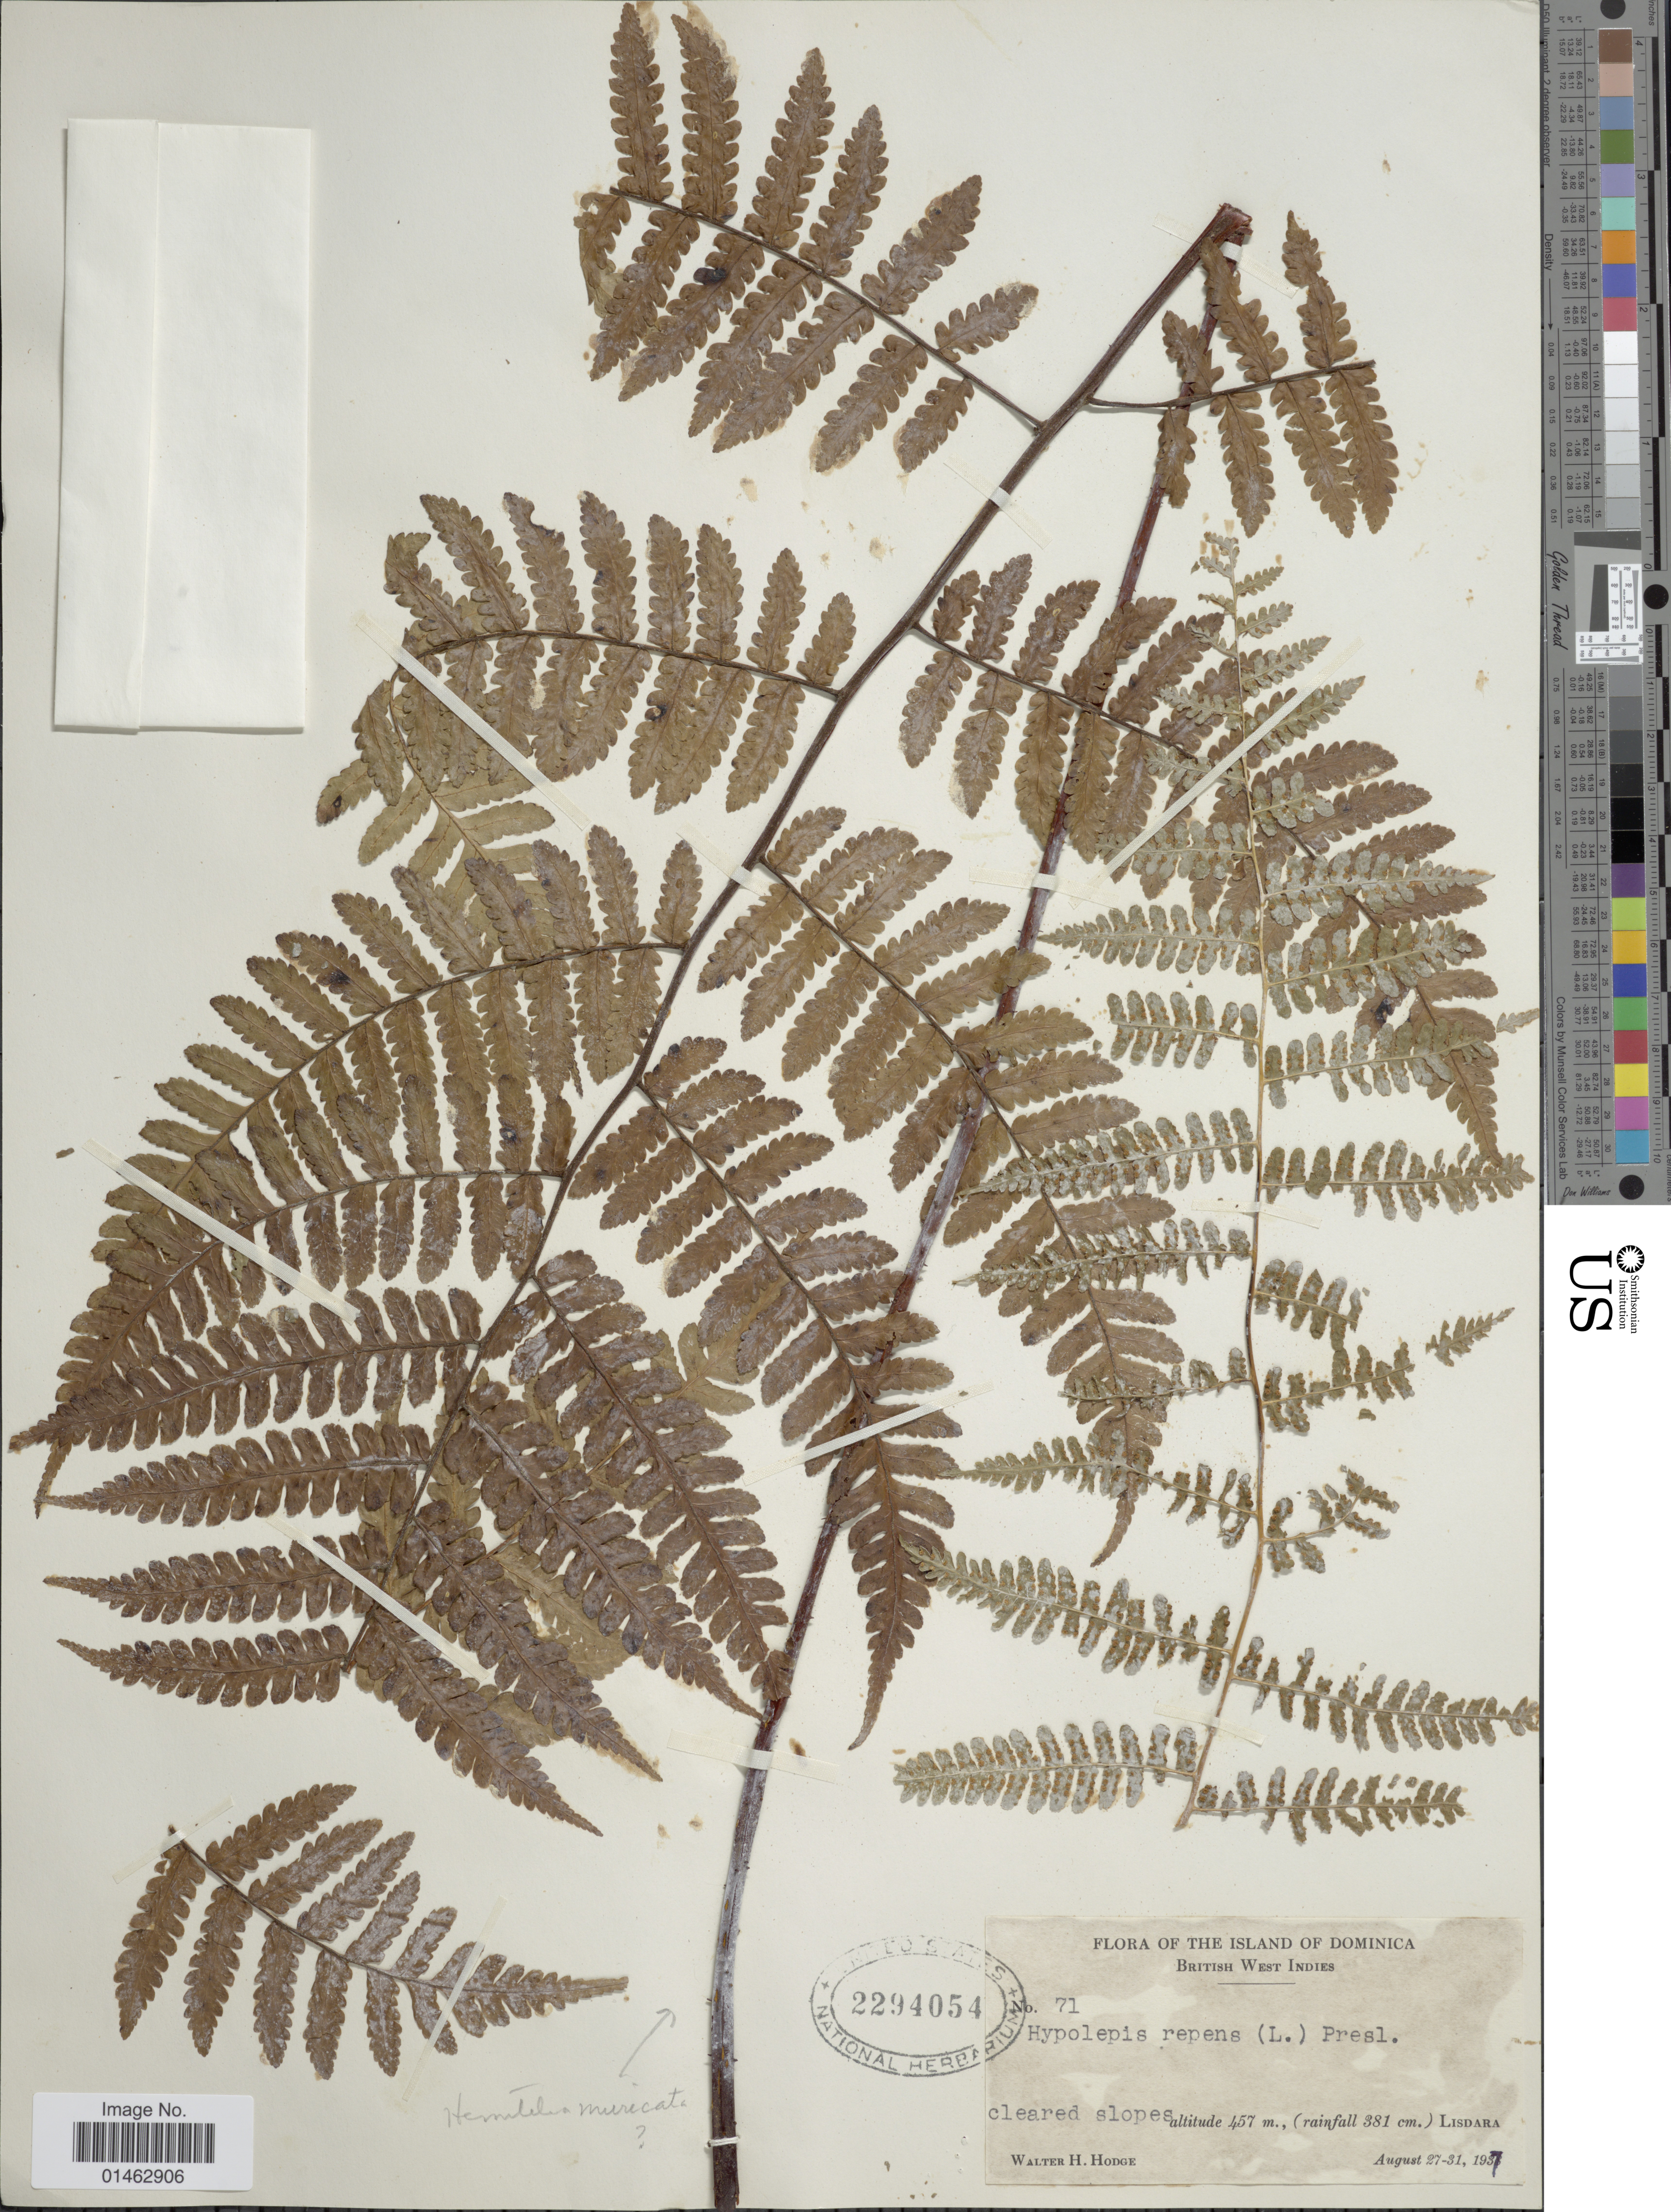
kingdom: Plantae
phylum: Tracheophyta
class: Polypodiopsida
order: Polypodiales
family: Dennstaedtiaceae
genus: Hypolepis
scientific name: Hypolepis repens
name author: (L.) C. Presl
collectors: W. Hodge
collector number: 71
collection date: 1937-08-27/1937-08-31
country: Dominica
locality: The island of Dominica, British West Indies, Lisdara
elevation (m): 457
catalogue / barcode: US 2294054